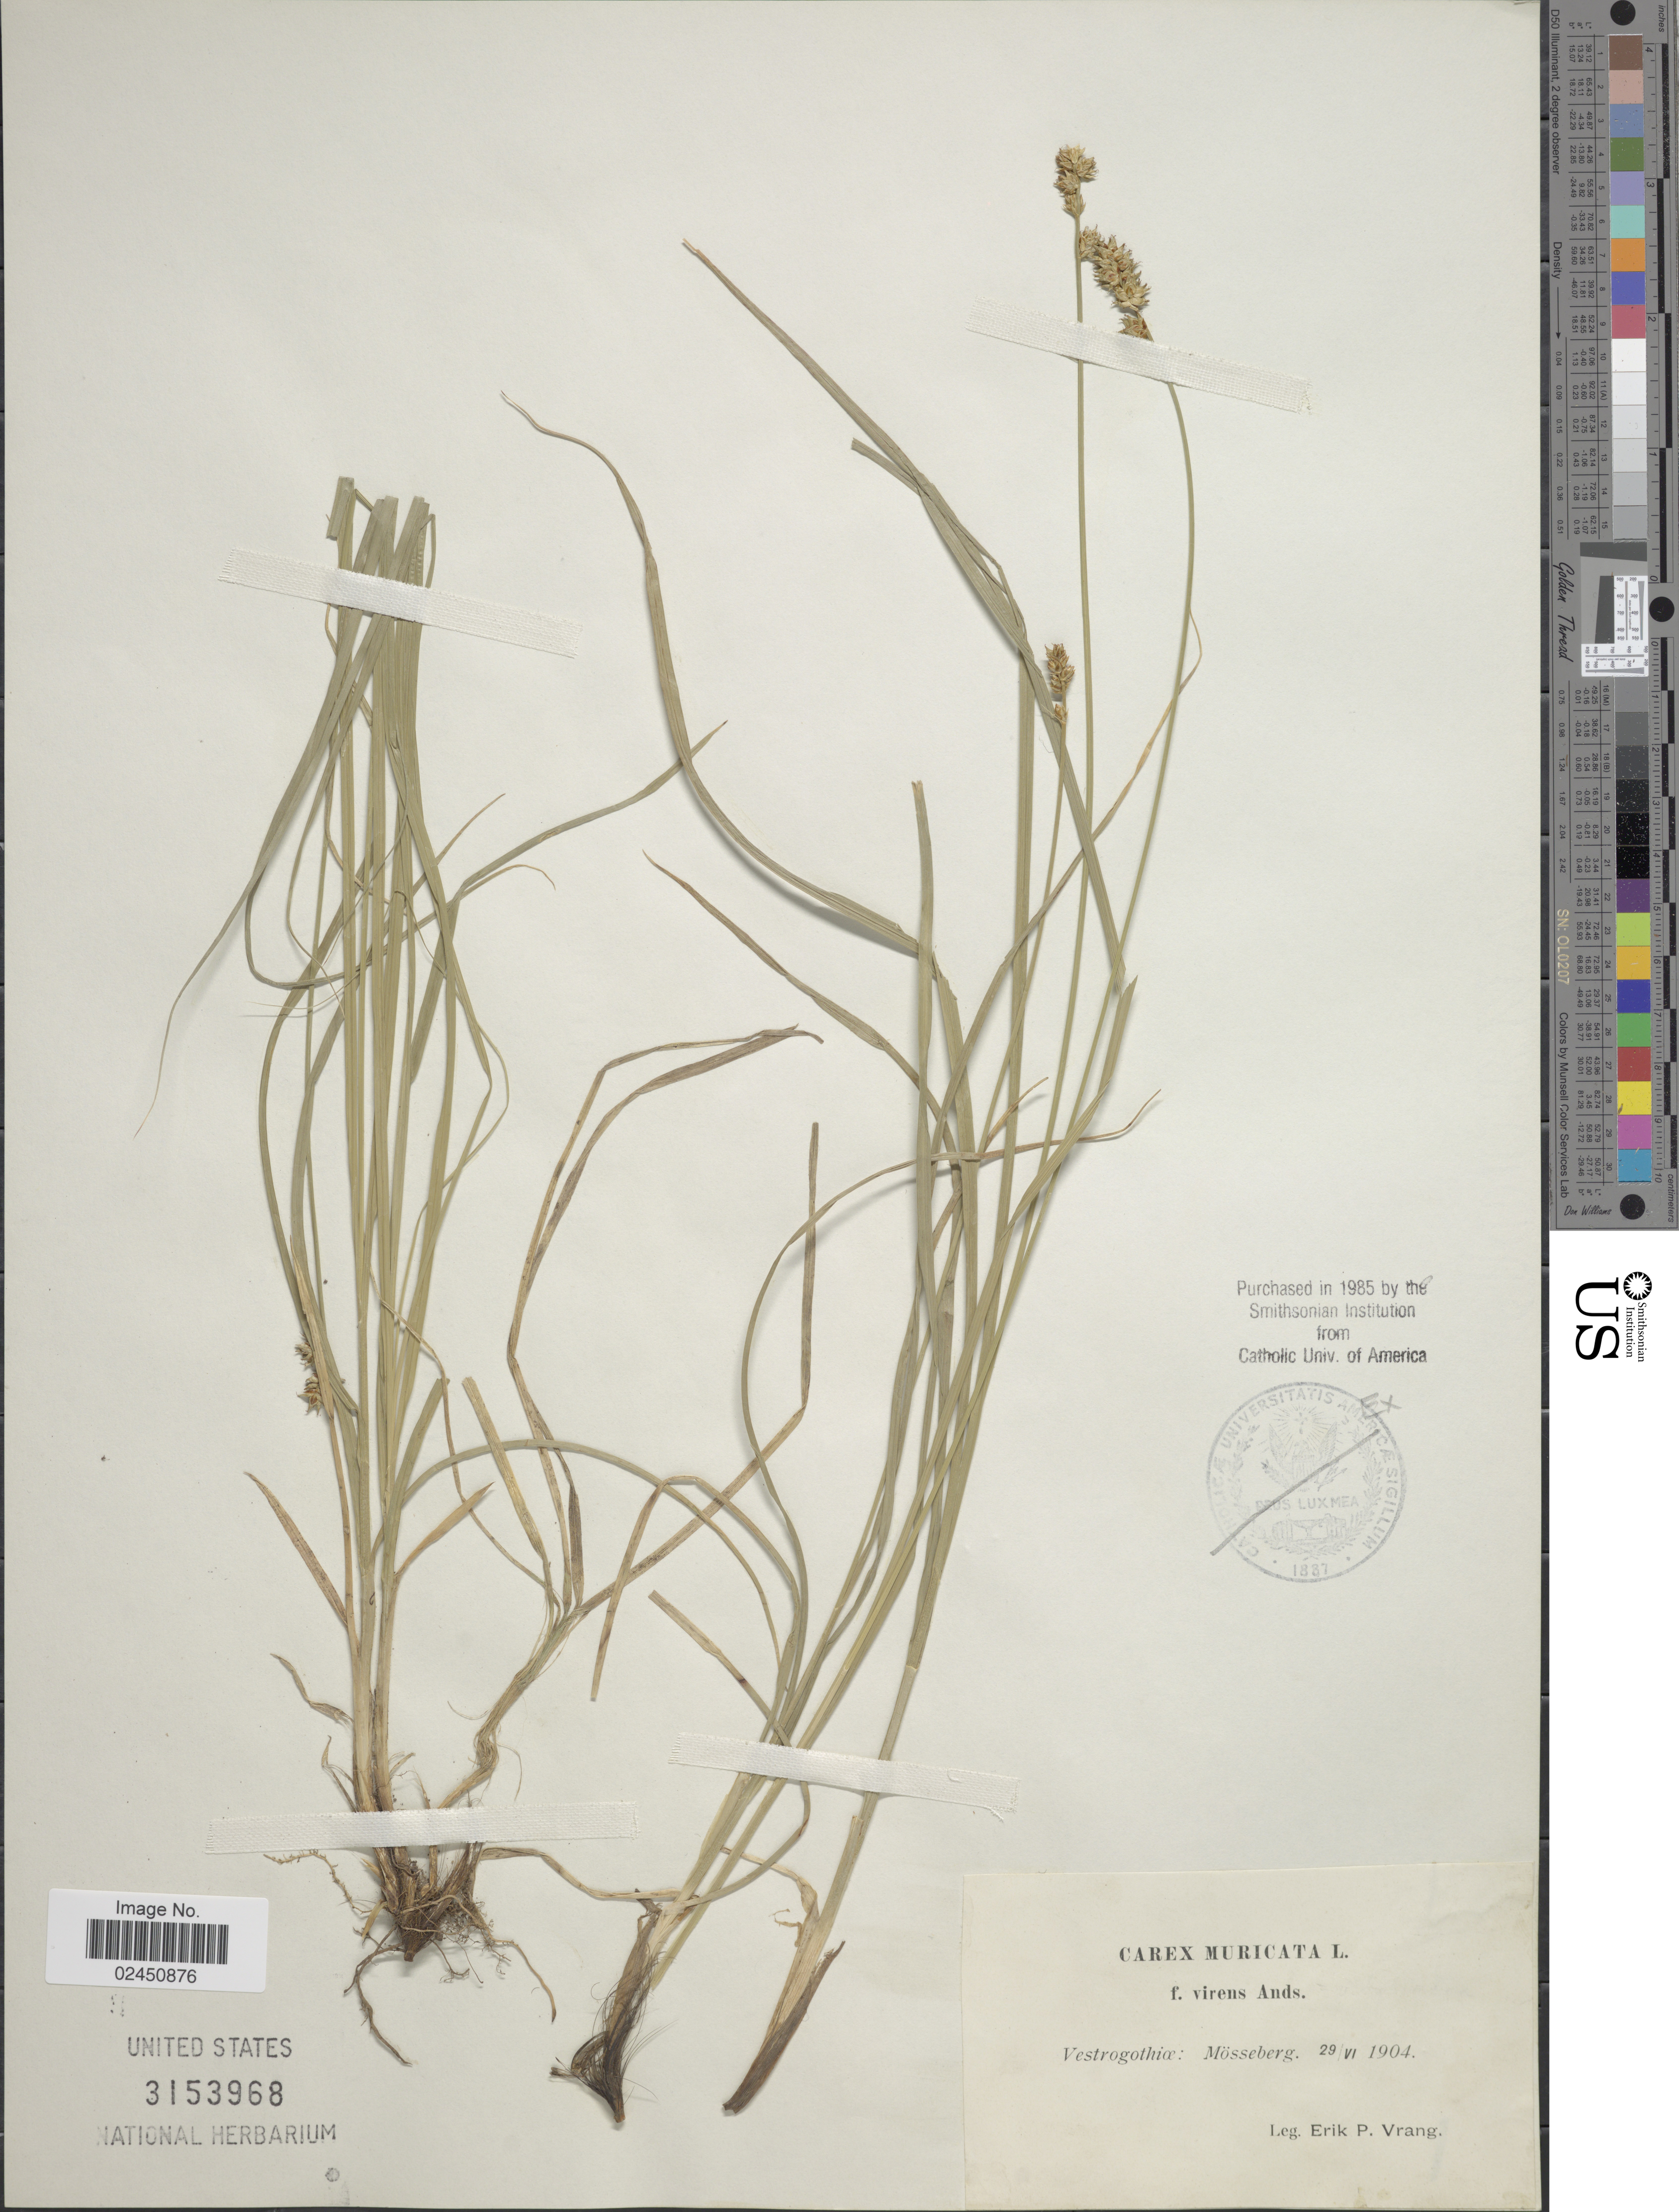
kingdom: Plantae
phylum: Tracheophyta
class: Liliopsida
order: Poales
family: Cyperaceae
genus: Carex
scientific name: Carex muricata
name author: L.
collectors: E. Vrang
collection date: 1904-06-29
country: Sweden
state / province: Västra Götaland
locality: Vestrogothia, Mosseberg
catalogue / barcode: US 3153968